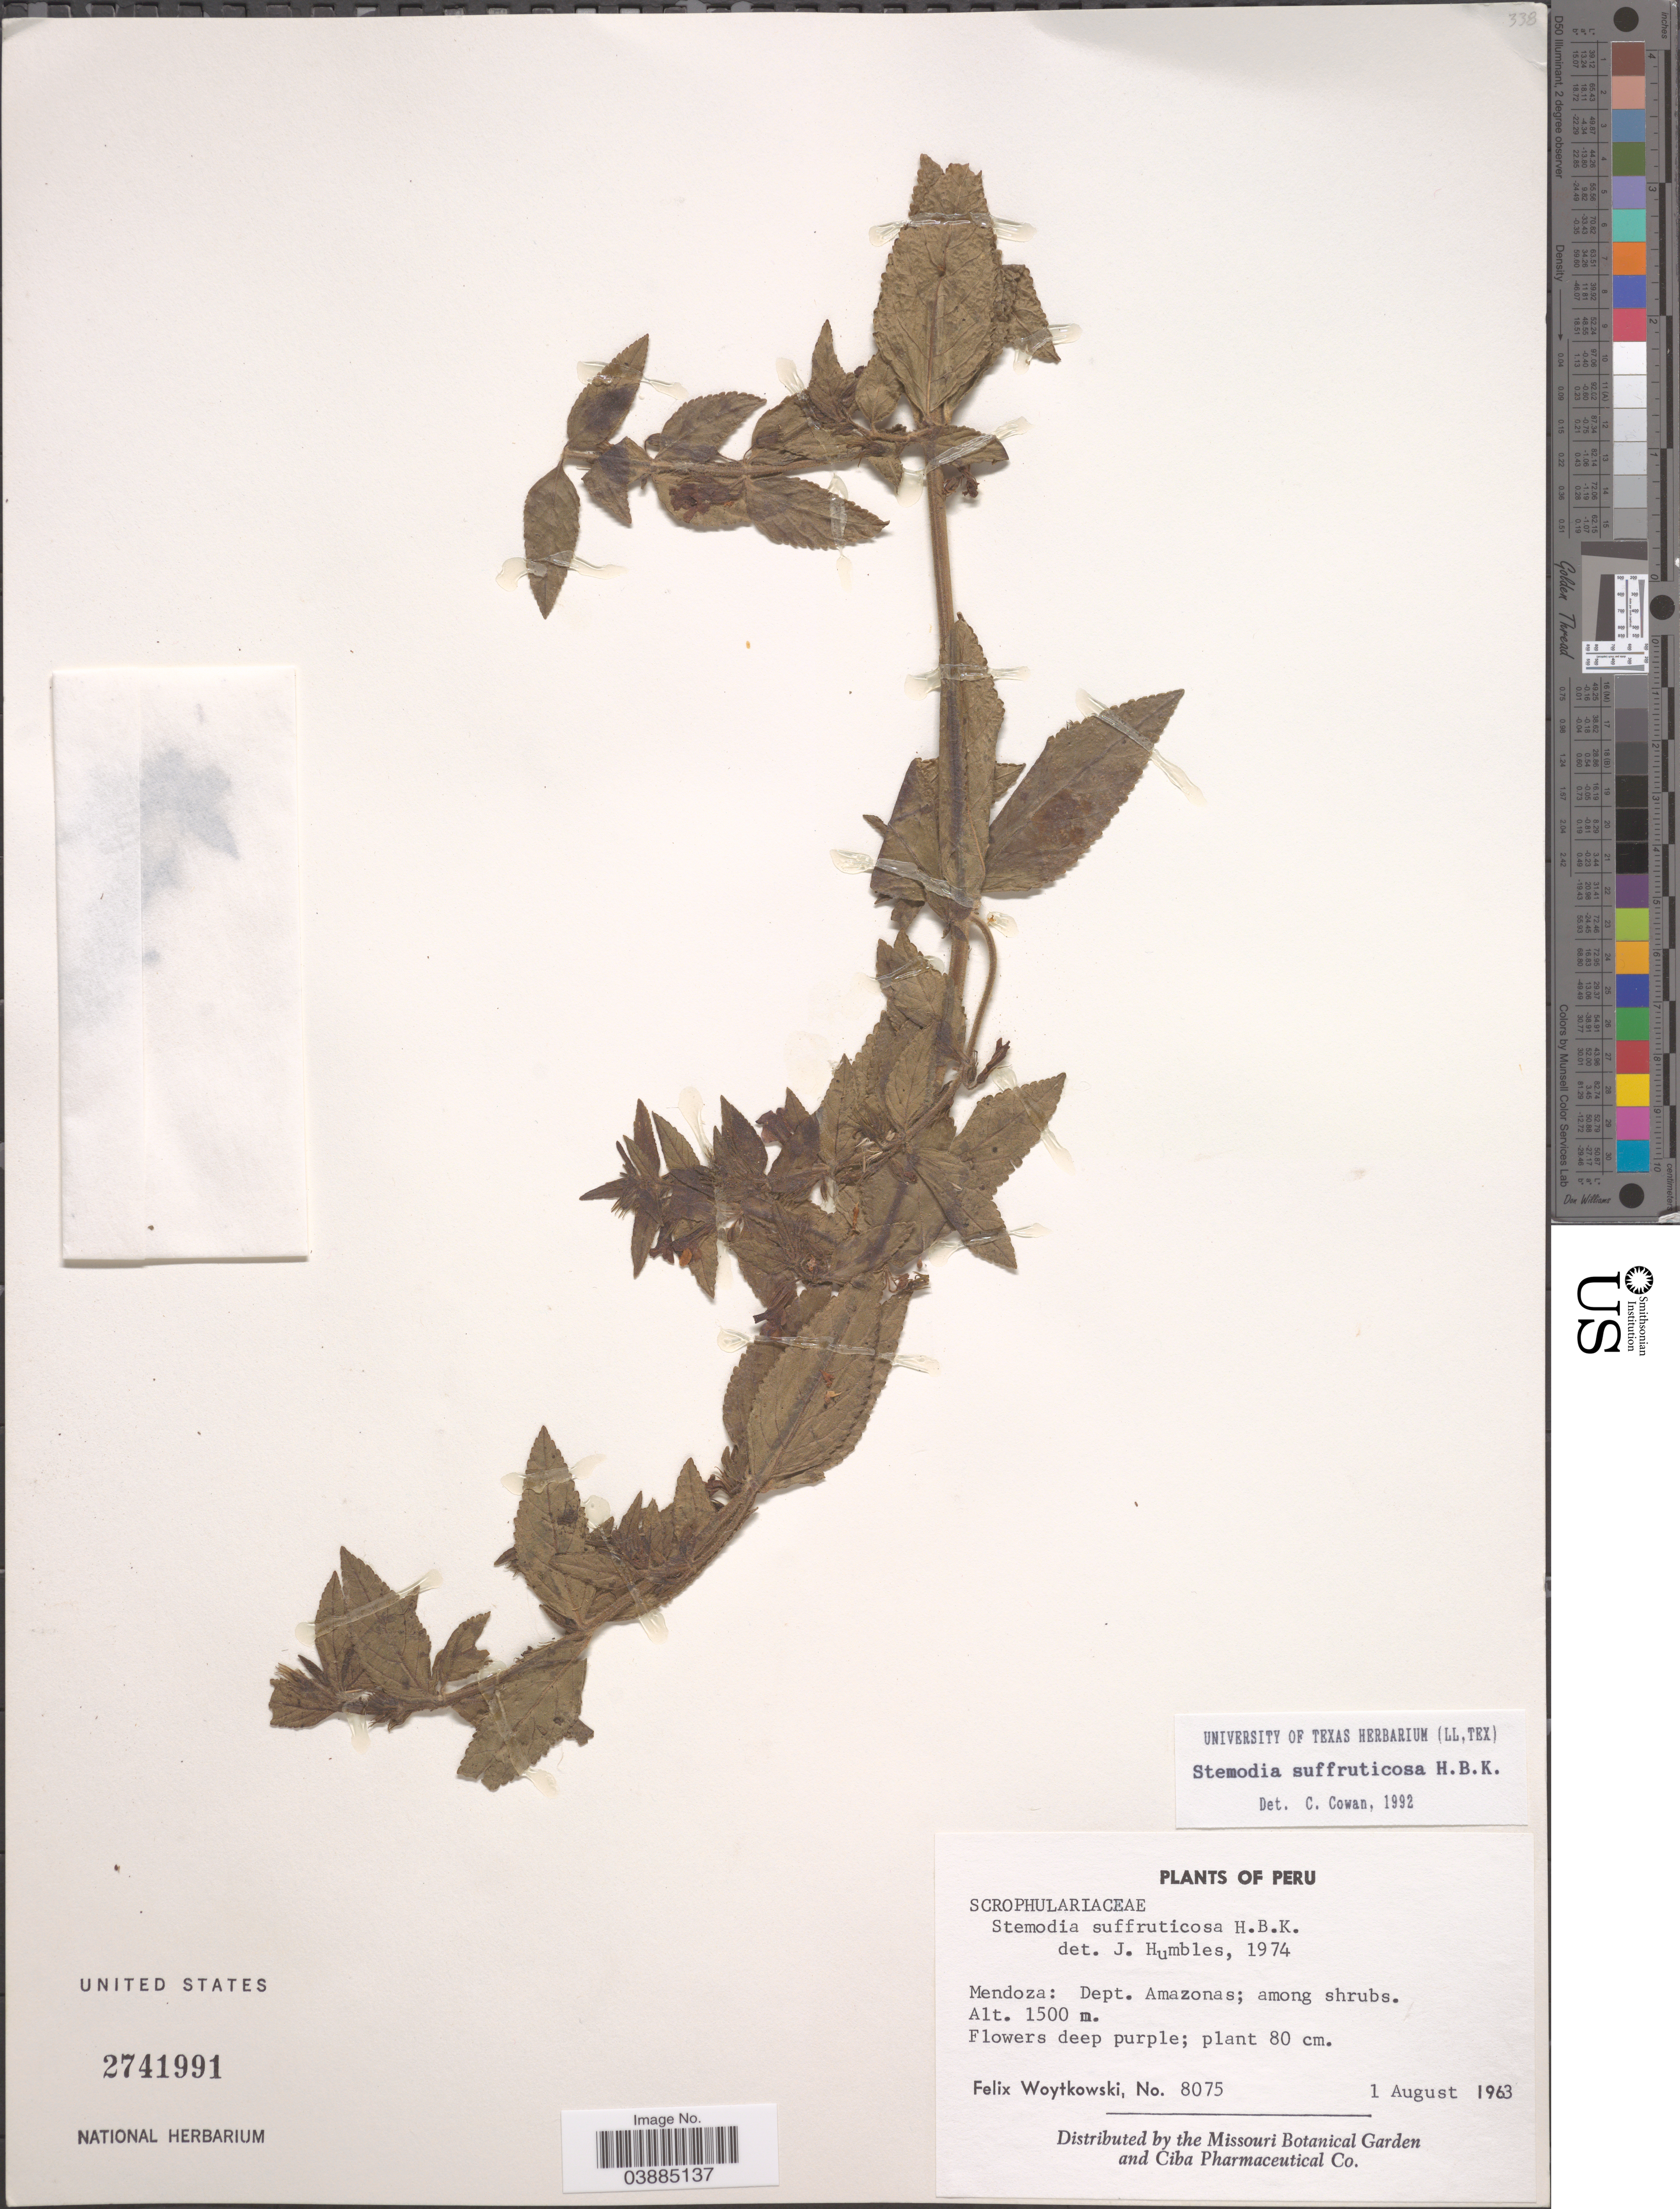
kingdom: Plantae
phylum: Tracheophyta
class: Magnoliopsida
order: Lamiales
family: Plantaginaceae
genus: Stemodia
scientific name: Stemodia suffruticosa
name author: Kunth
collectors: F. Woytkowski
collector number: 8075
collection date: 1963-08-01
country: Peru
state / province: Amazonas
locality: Mendoza: Dept. Amazonas.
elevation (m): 1500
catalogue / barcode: US 2741991